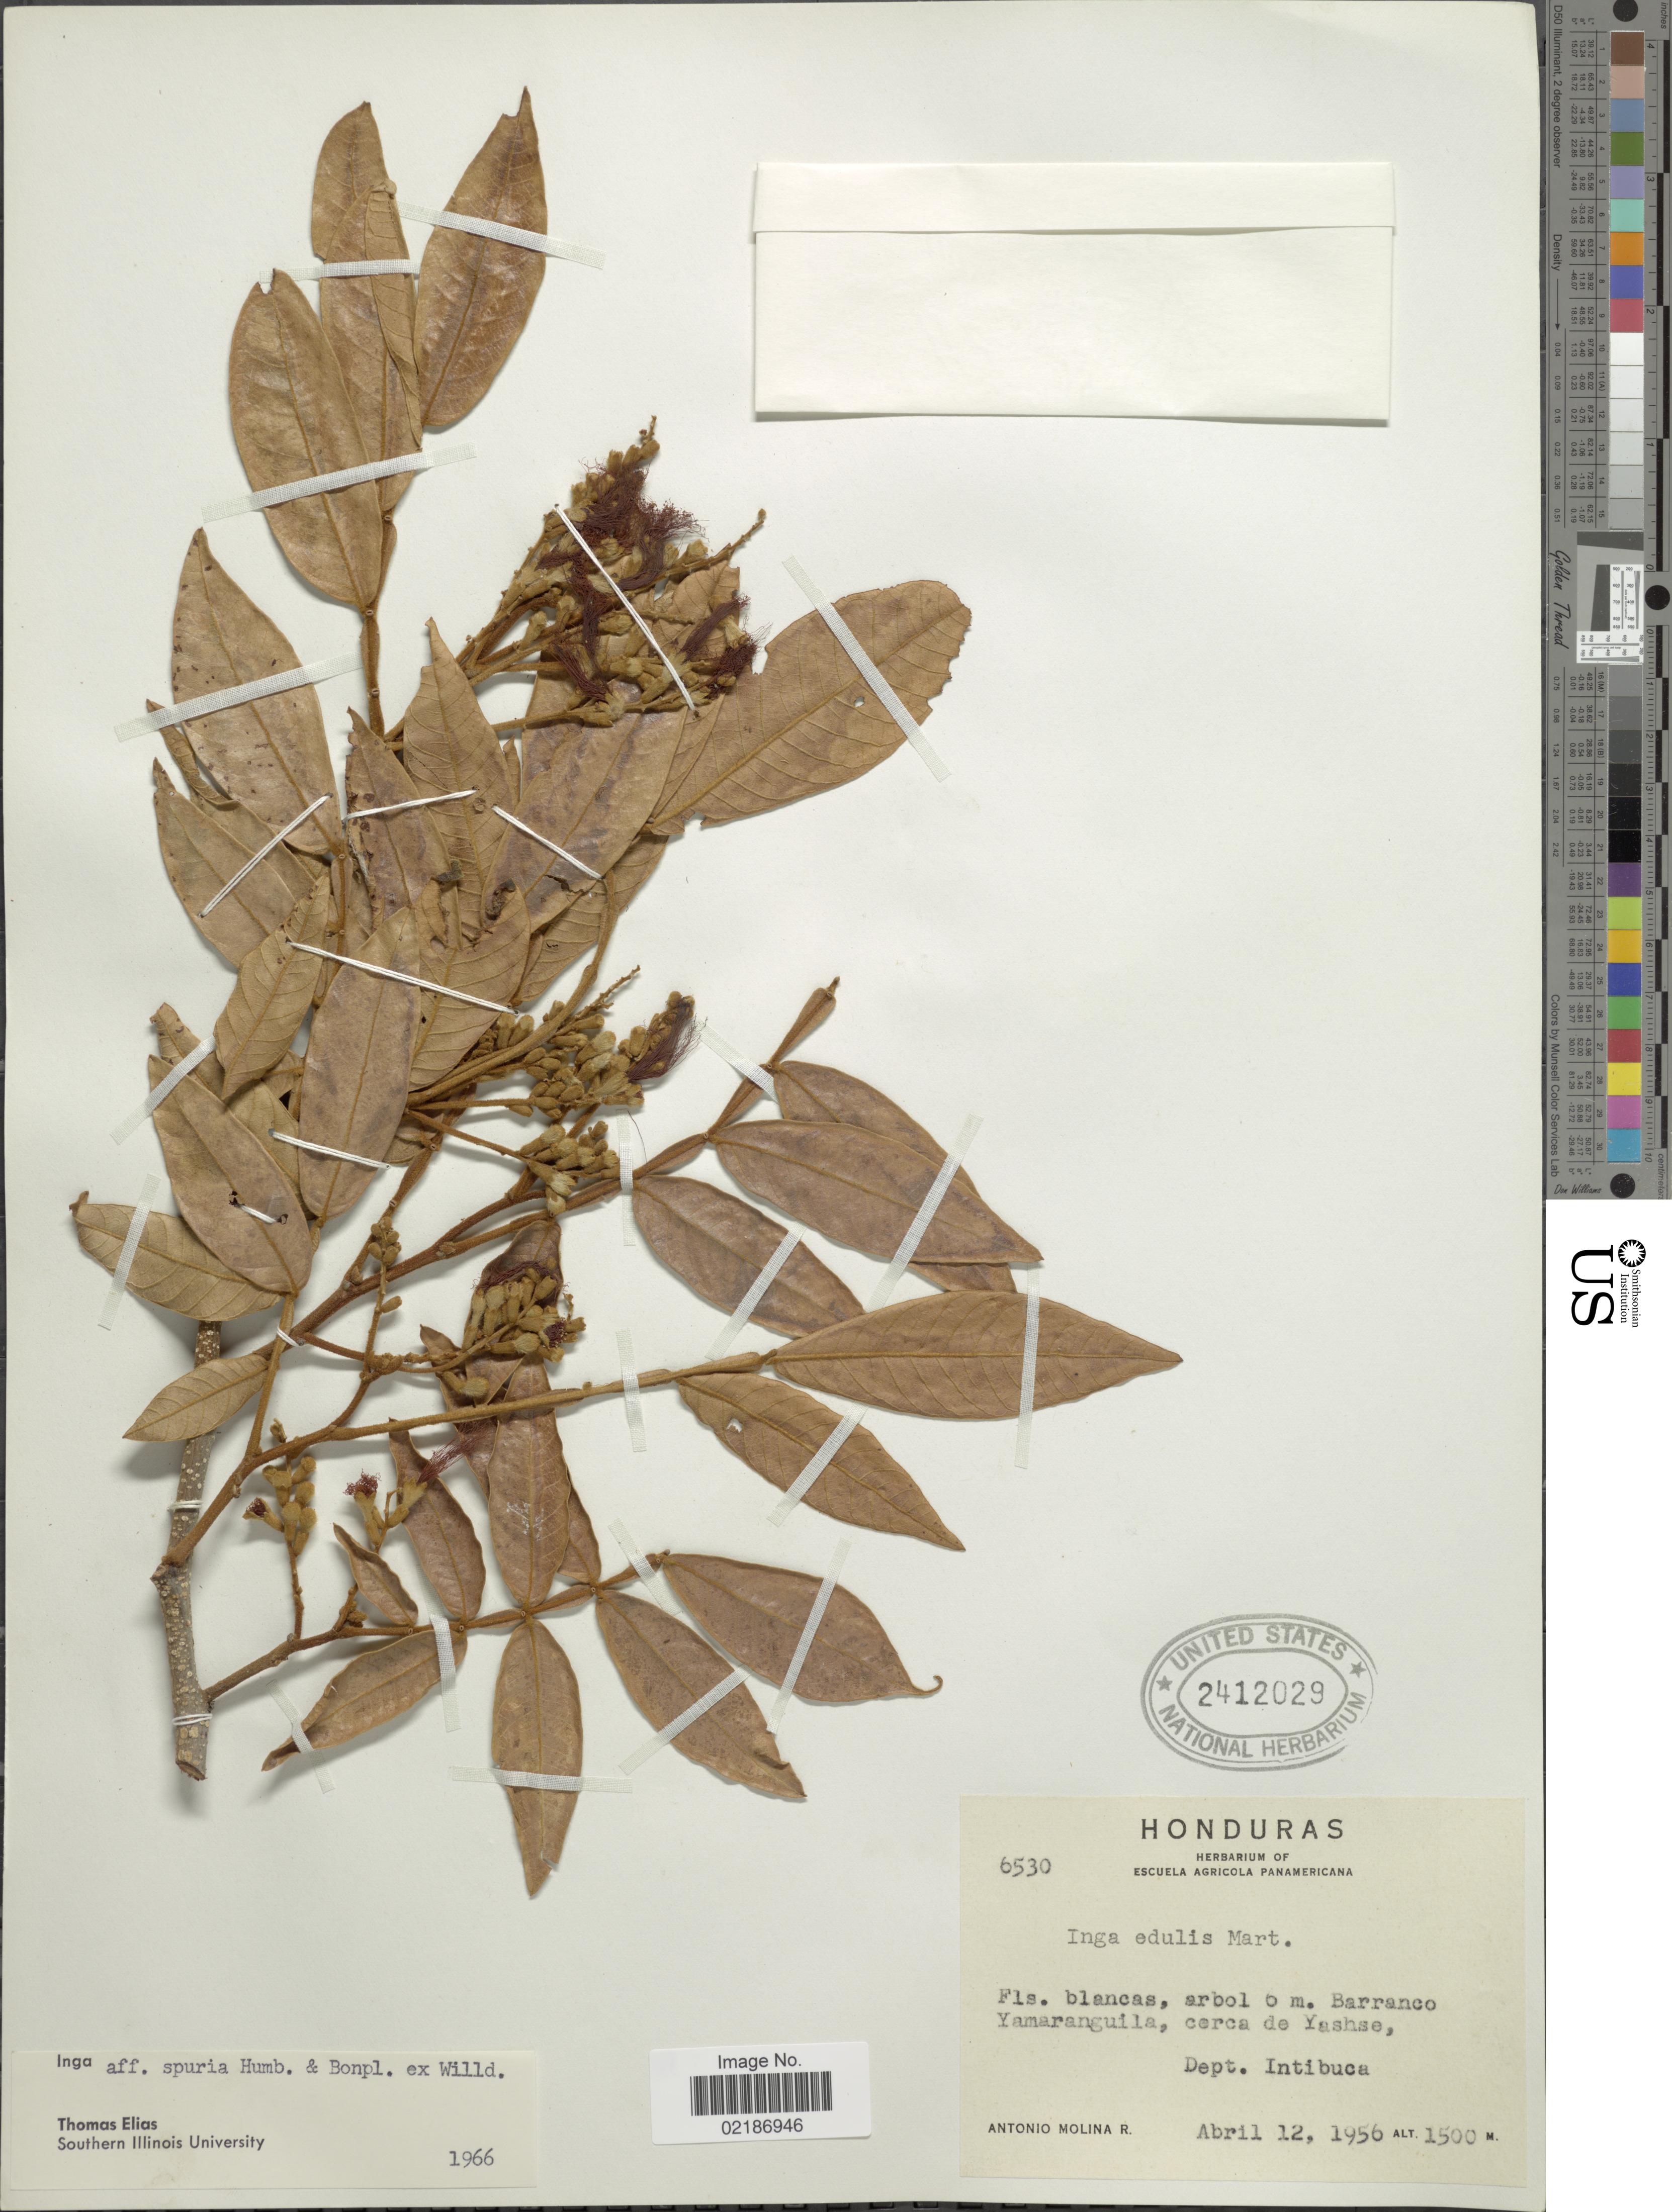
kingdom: Plantae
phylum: Tracheophyta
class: Magnoliopsida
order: Fabales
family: Fabaceae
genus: Inga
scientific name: Inga vera subsp. vera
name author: Willd.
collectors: A. Molina R.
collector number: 6530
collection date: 1956-04-12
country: Honduras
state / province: Intibuca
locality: Barranco Yamaranguila, cerca de Yashse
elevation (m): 1500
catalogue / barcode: US 2412029